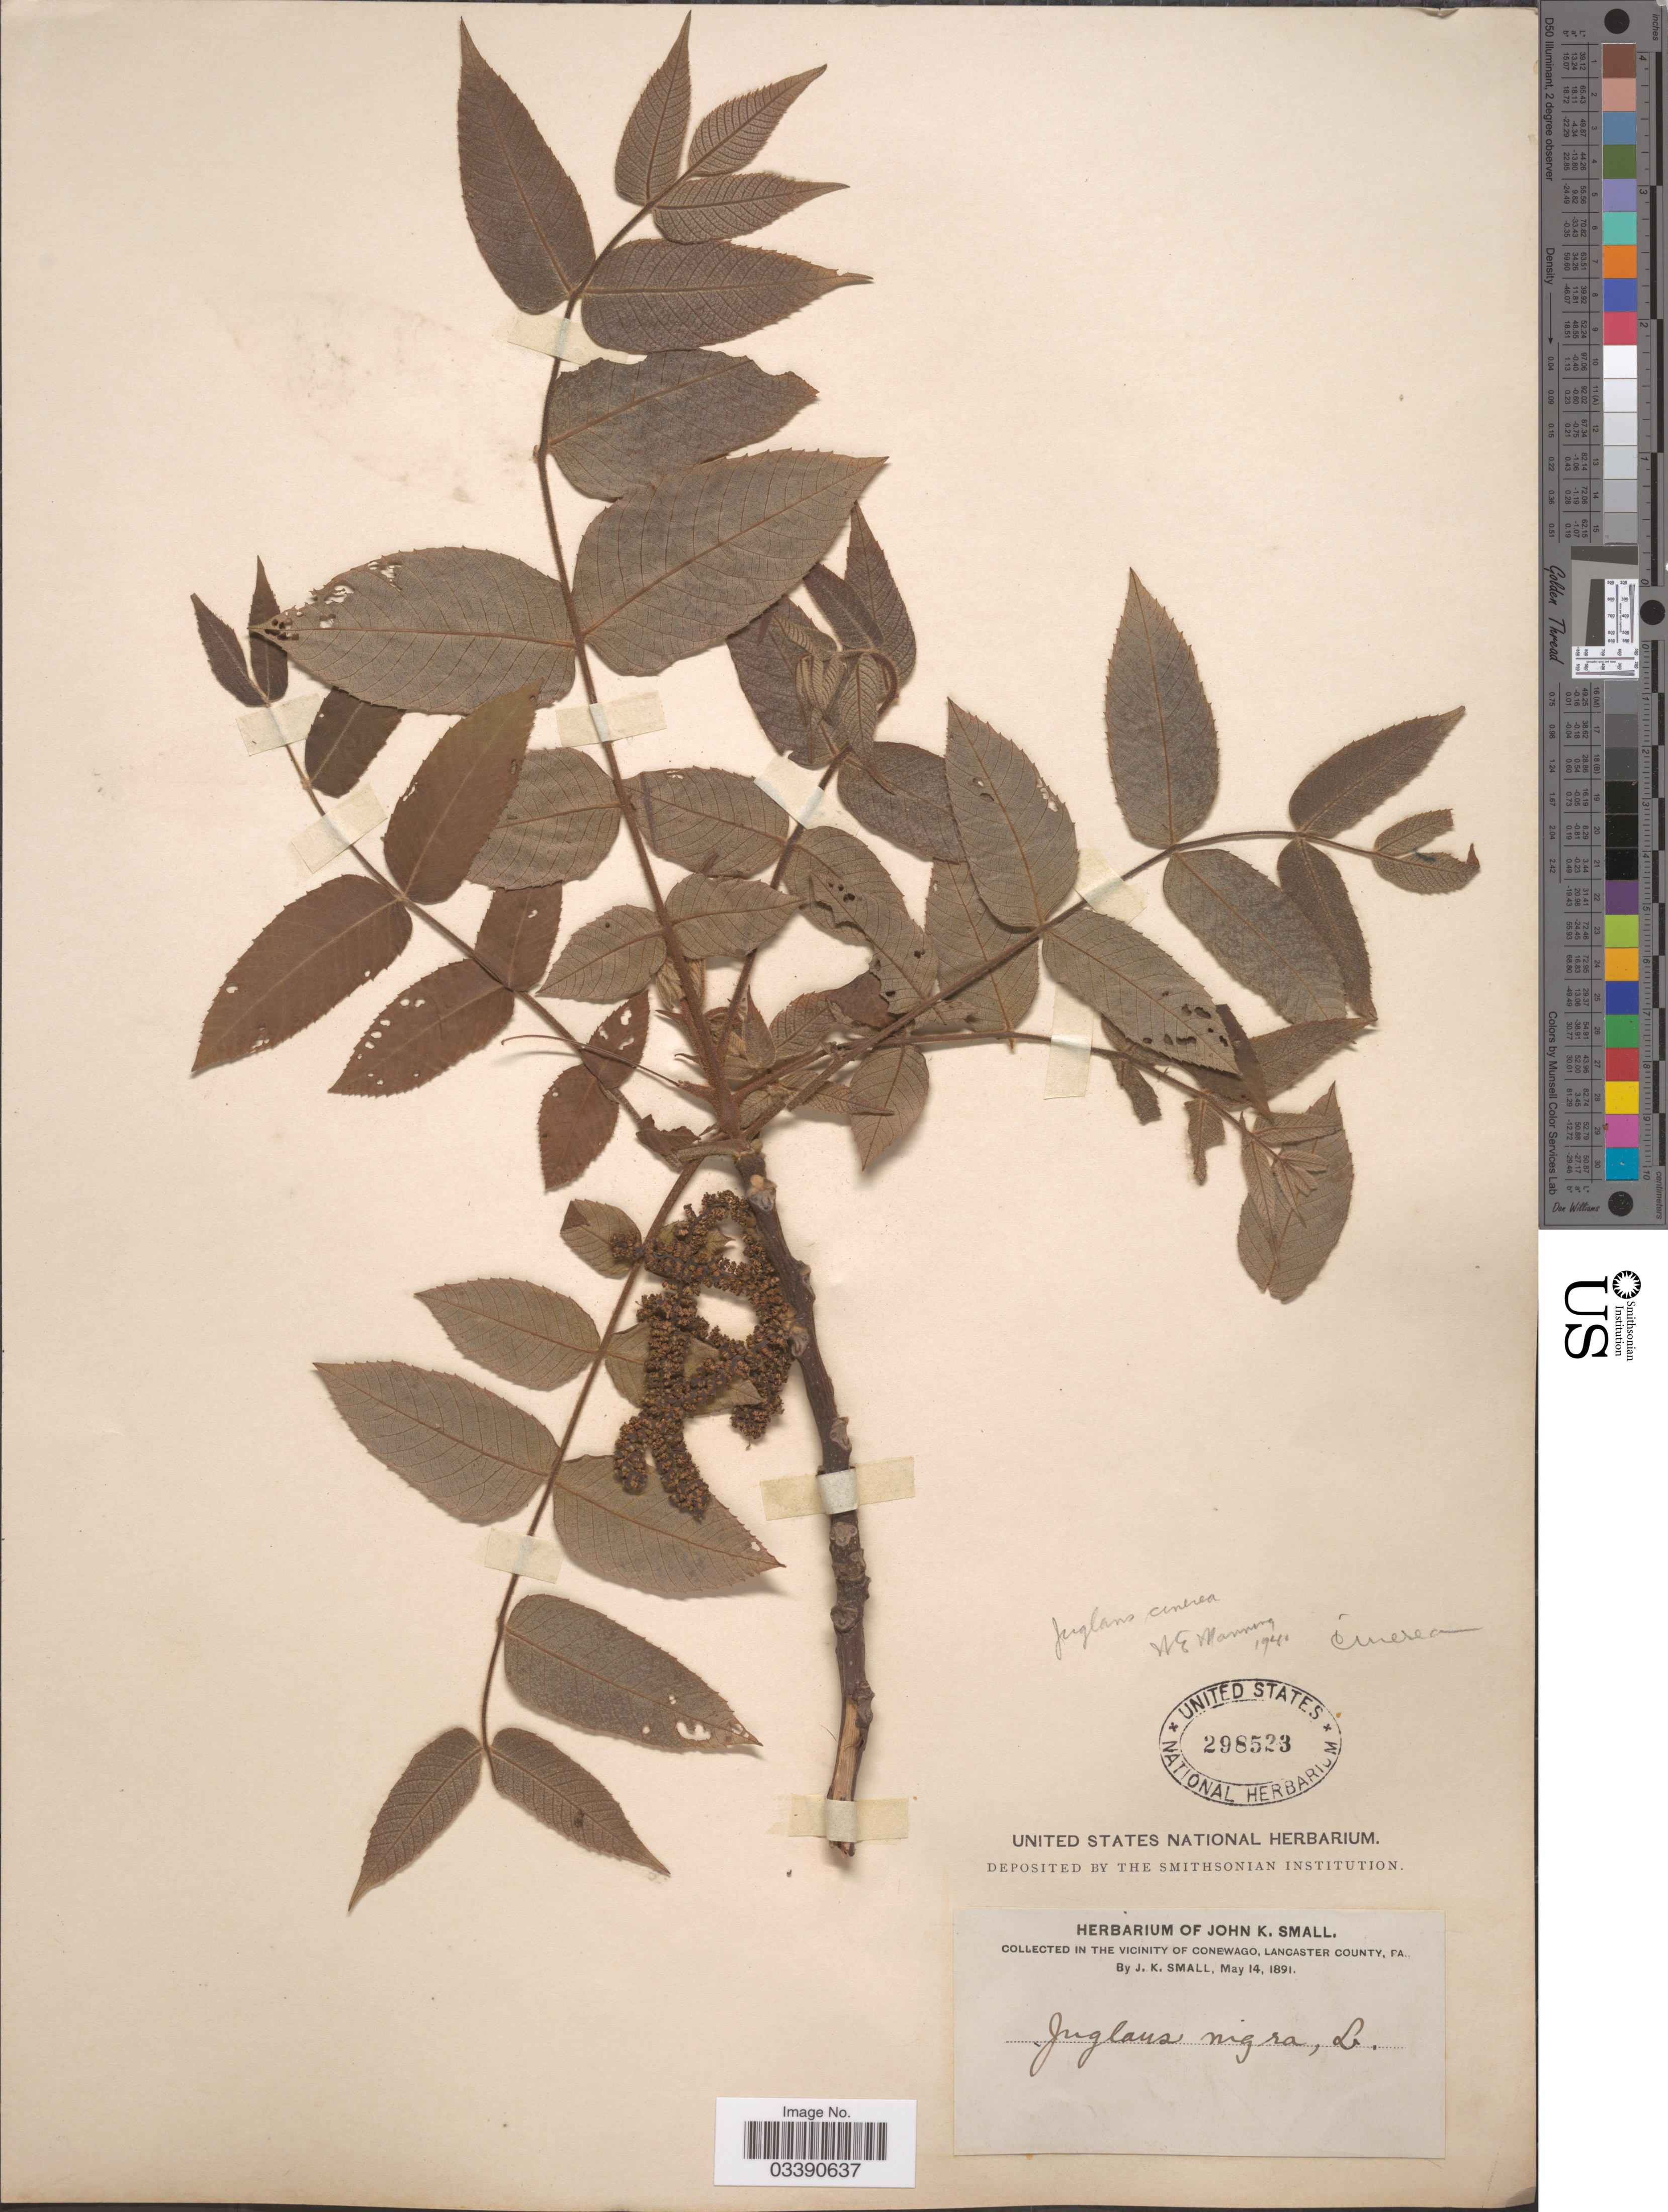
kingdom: Plantae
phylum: Tracheophyta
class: Magnoliopsida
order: Fagales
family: Juglandaceae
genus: Juglans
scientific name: Juglans cinerea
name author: L.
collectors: J. K. Small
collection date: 1891-05-14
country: United States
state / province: Pennsylvania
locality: In the Vicinity of Conewago, Lancaster County.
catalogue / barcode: US 298523